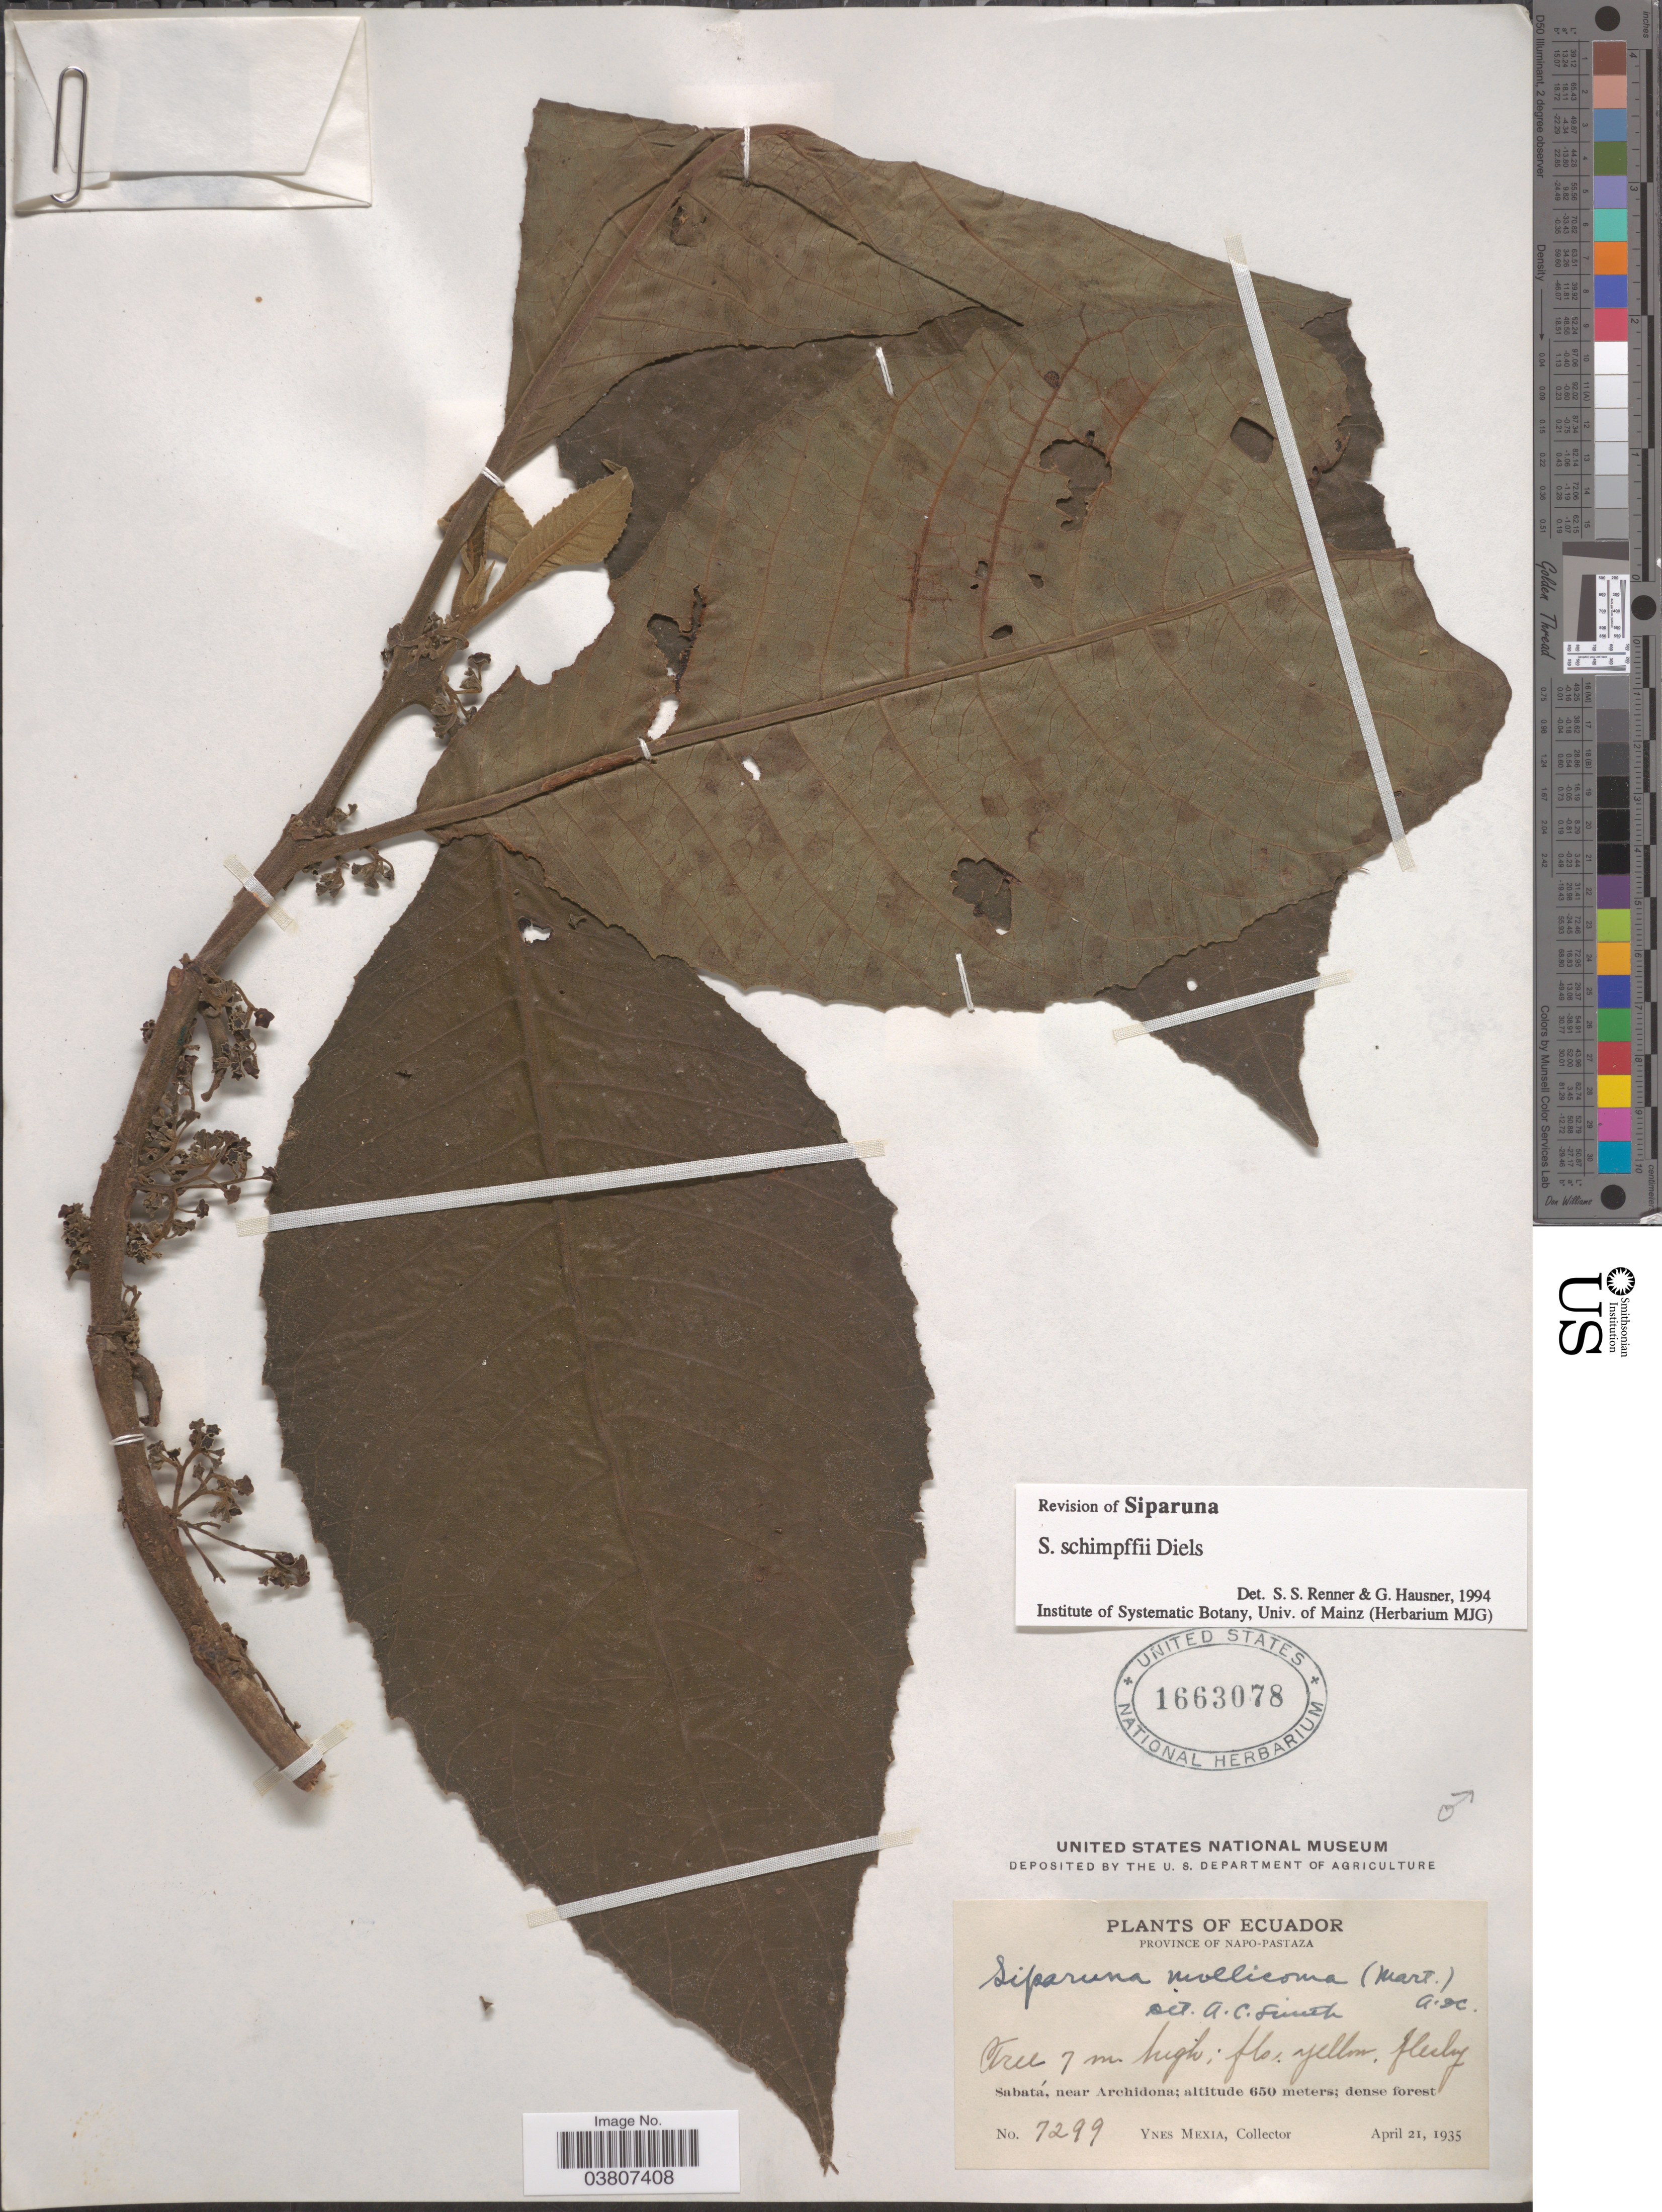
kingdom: Plantae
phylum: Tracheophyta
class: Magnoliopsida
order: Laurales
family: Siparunaceae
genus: Siparuna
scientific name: Siparuna schimpffii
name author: Diels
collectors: Y. Mexia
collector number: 7299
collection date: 1935-04-21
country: Ecuador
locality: Province of Napo-Pastaza. Sabatá, near Archidona.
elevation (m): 650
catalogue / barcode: US 1663078